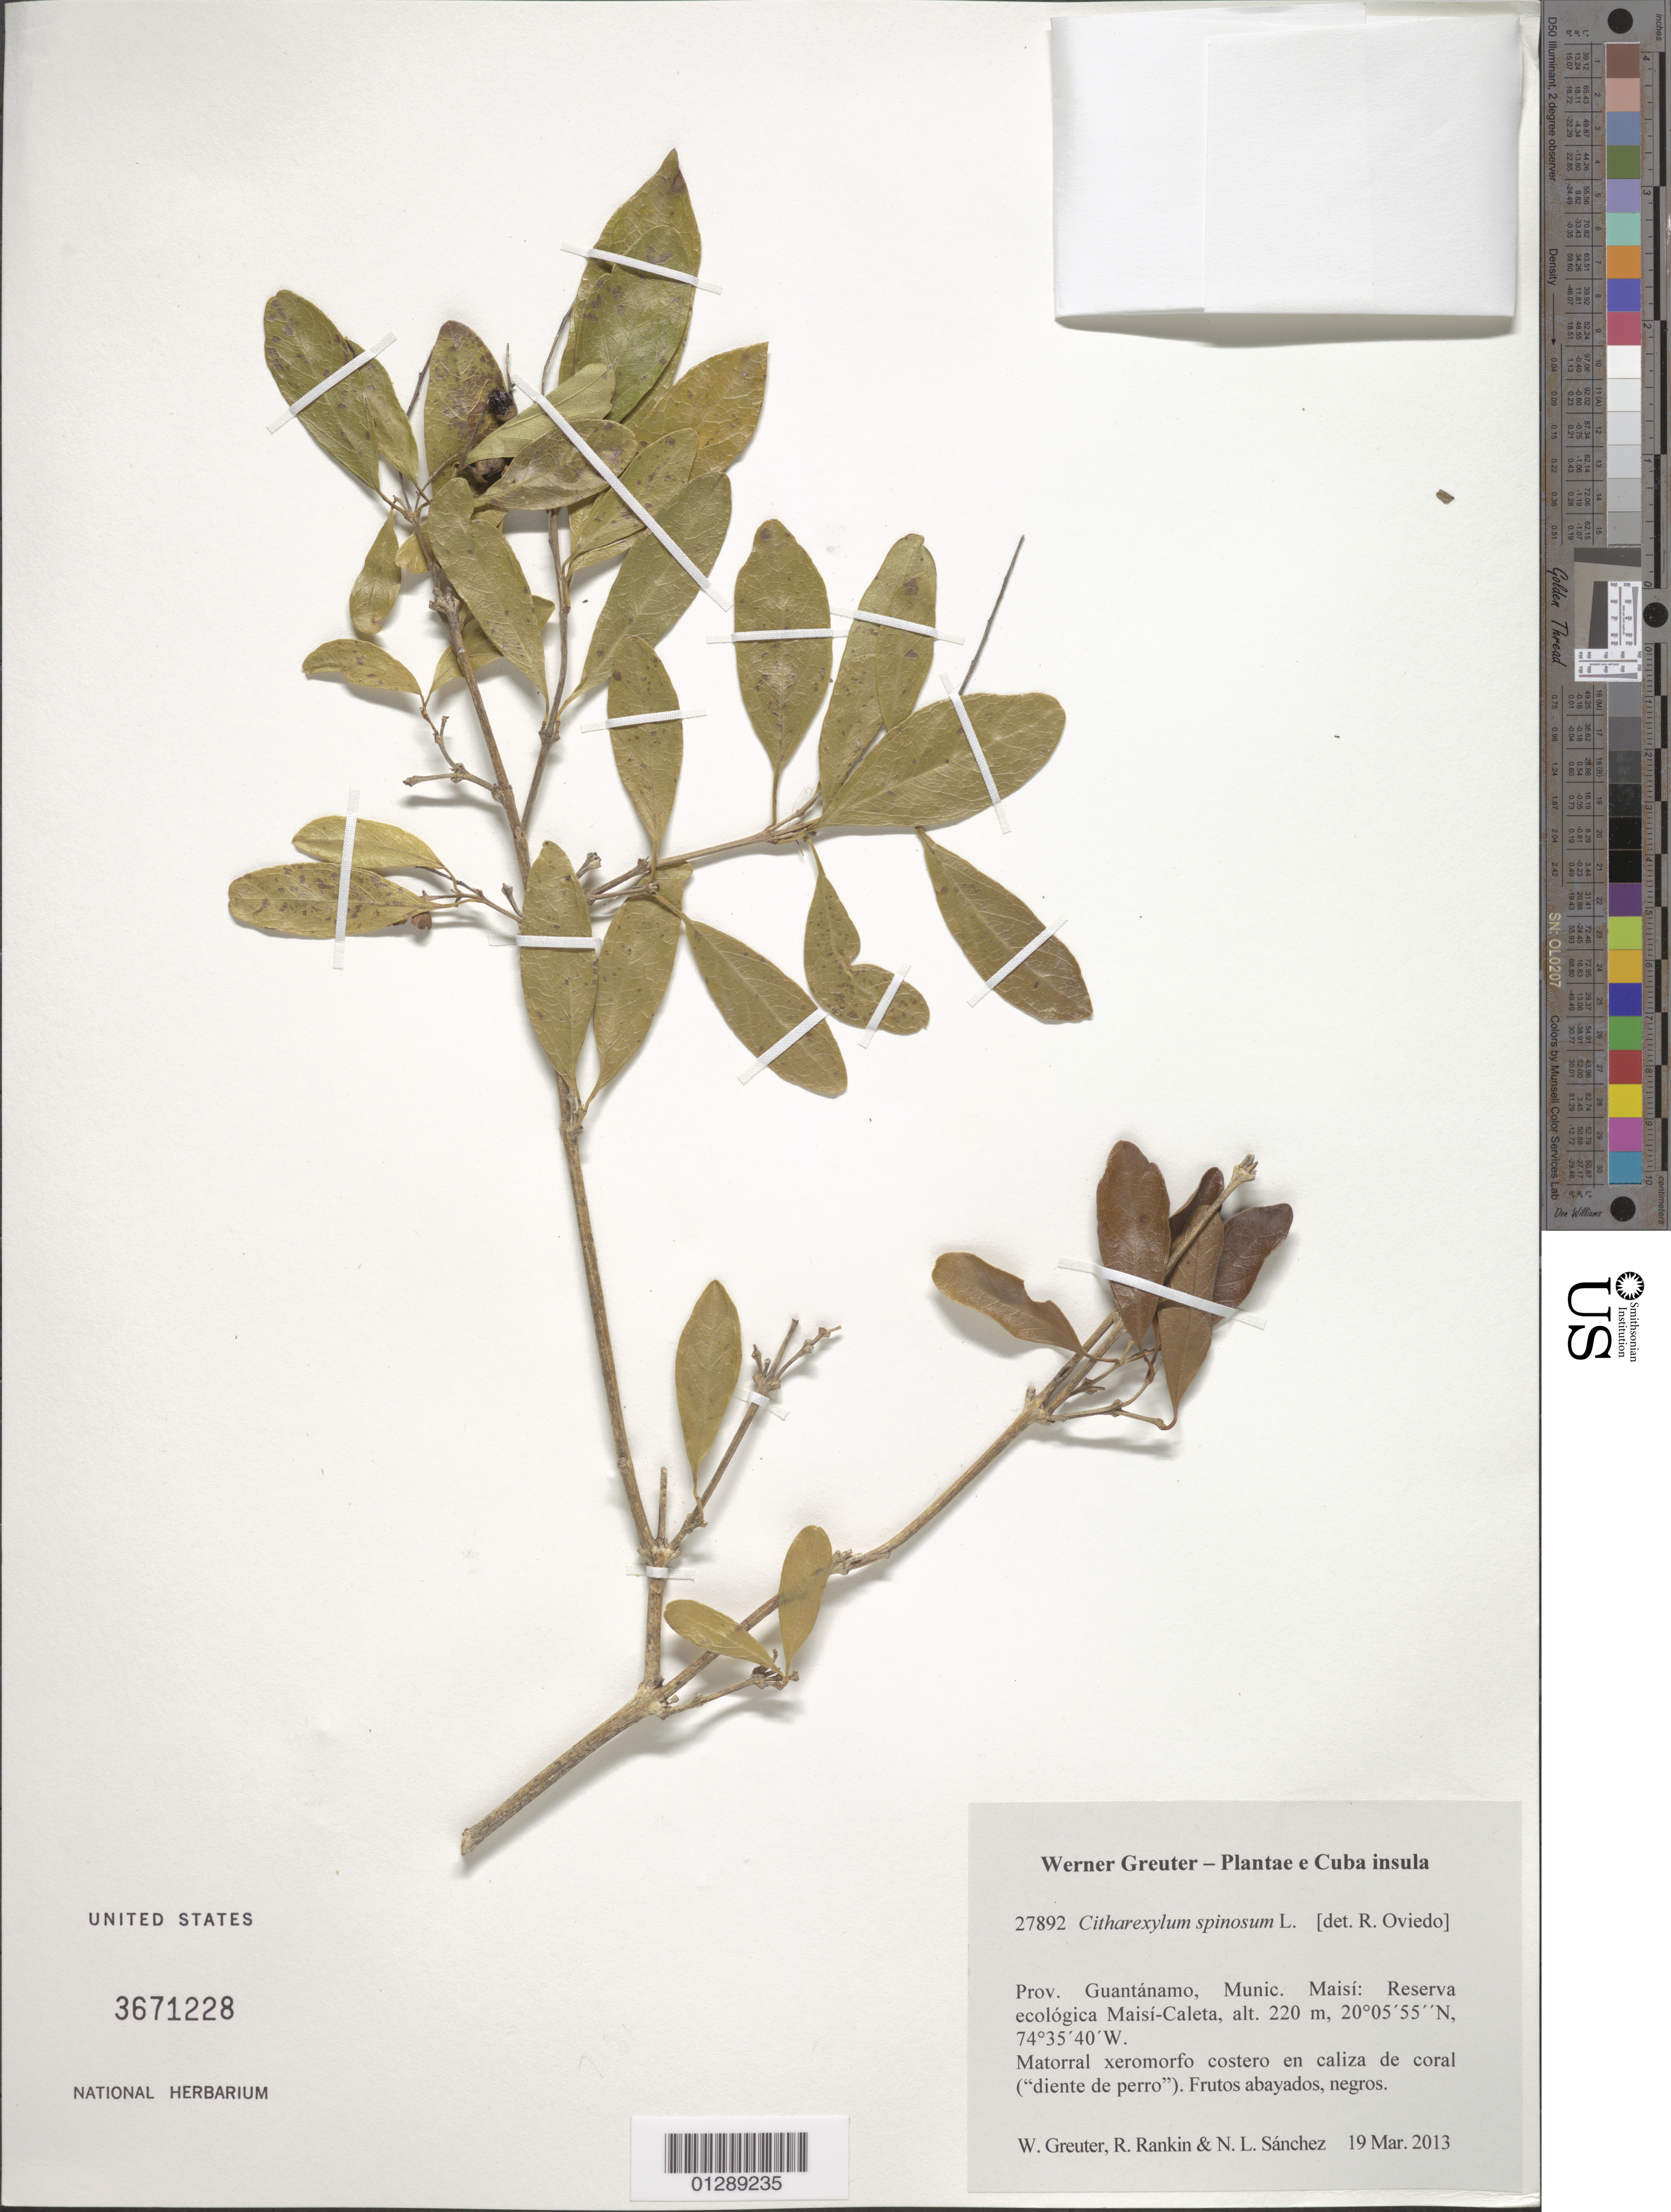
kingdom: Plantae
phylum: Tracheophyta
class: Magnoliopsida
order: Lamiales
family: Verbenaceae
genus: Citharexylum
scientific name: Citharexylum spinosum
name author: L.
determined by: Oviedo, R.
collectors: W. R. Greuter, R. Rankin Rodriguez & N. Sanchez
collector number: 27892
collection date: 2013-03-19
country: Cuba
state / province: Guantanamo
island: Cuba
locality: Munic. Maisí: Reserva Ecológica Maisí-Caleta.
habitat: Matorral xeromorfo costero en caliza de coral ("diente de perro").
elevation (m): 220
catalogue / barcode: US 3671228